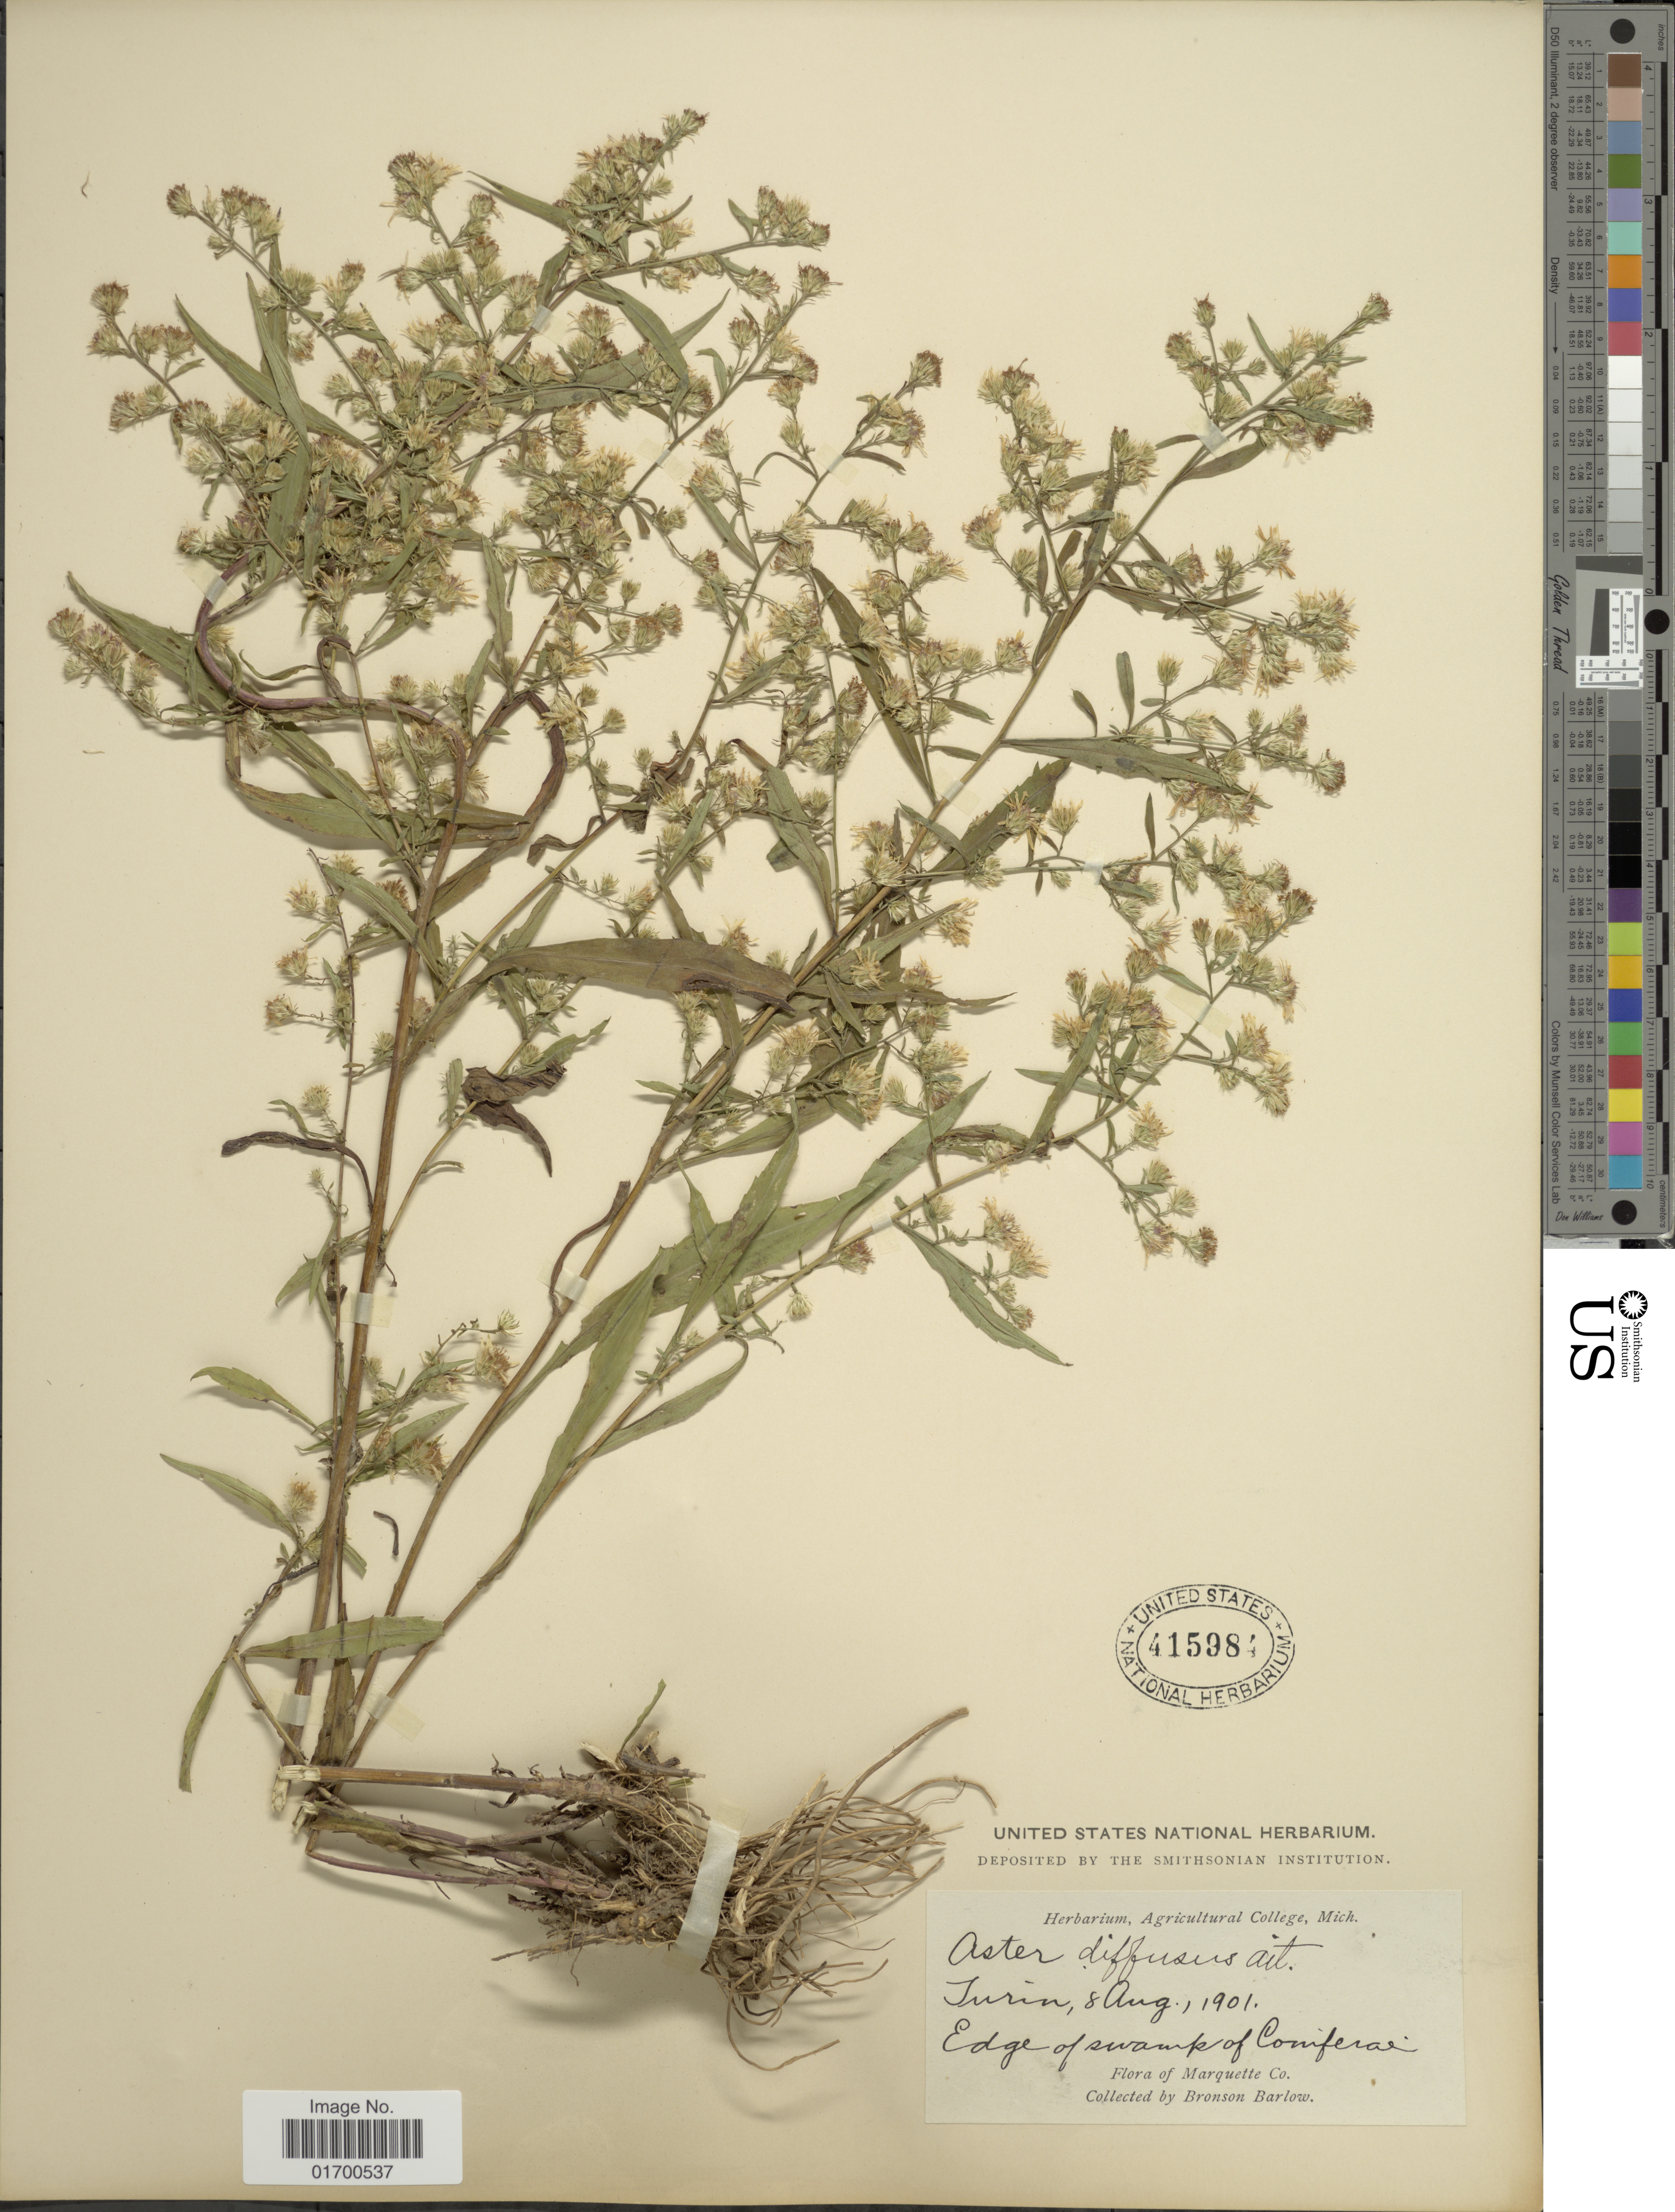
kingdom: Plantae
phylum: Tracheophyta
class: Magnoliopsida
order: Asterales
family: Asteraceae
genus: Symphyotrichum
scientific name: Symphyotrichum lateriflorum var. hirsuticaule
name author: (DC.) G.L. Nesom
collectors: Barlow, B.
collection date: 1901-08-08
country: United States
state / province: Michigan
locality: Turin, Edge of swamp of Coniferae, Marquette Co.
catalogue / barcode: US 415984